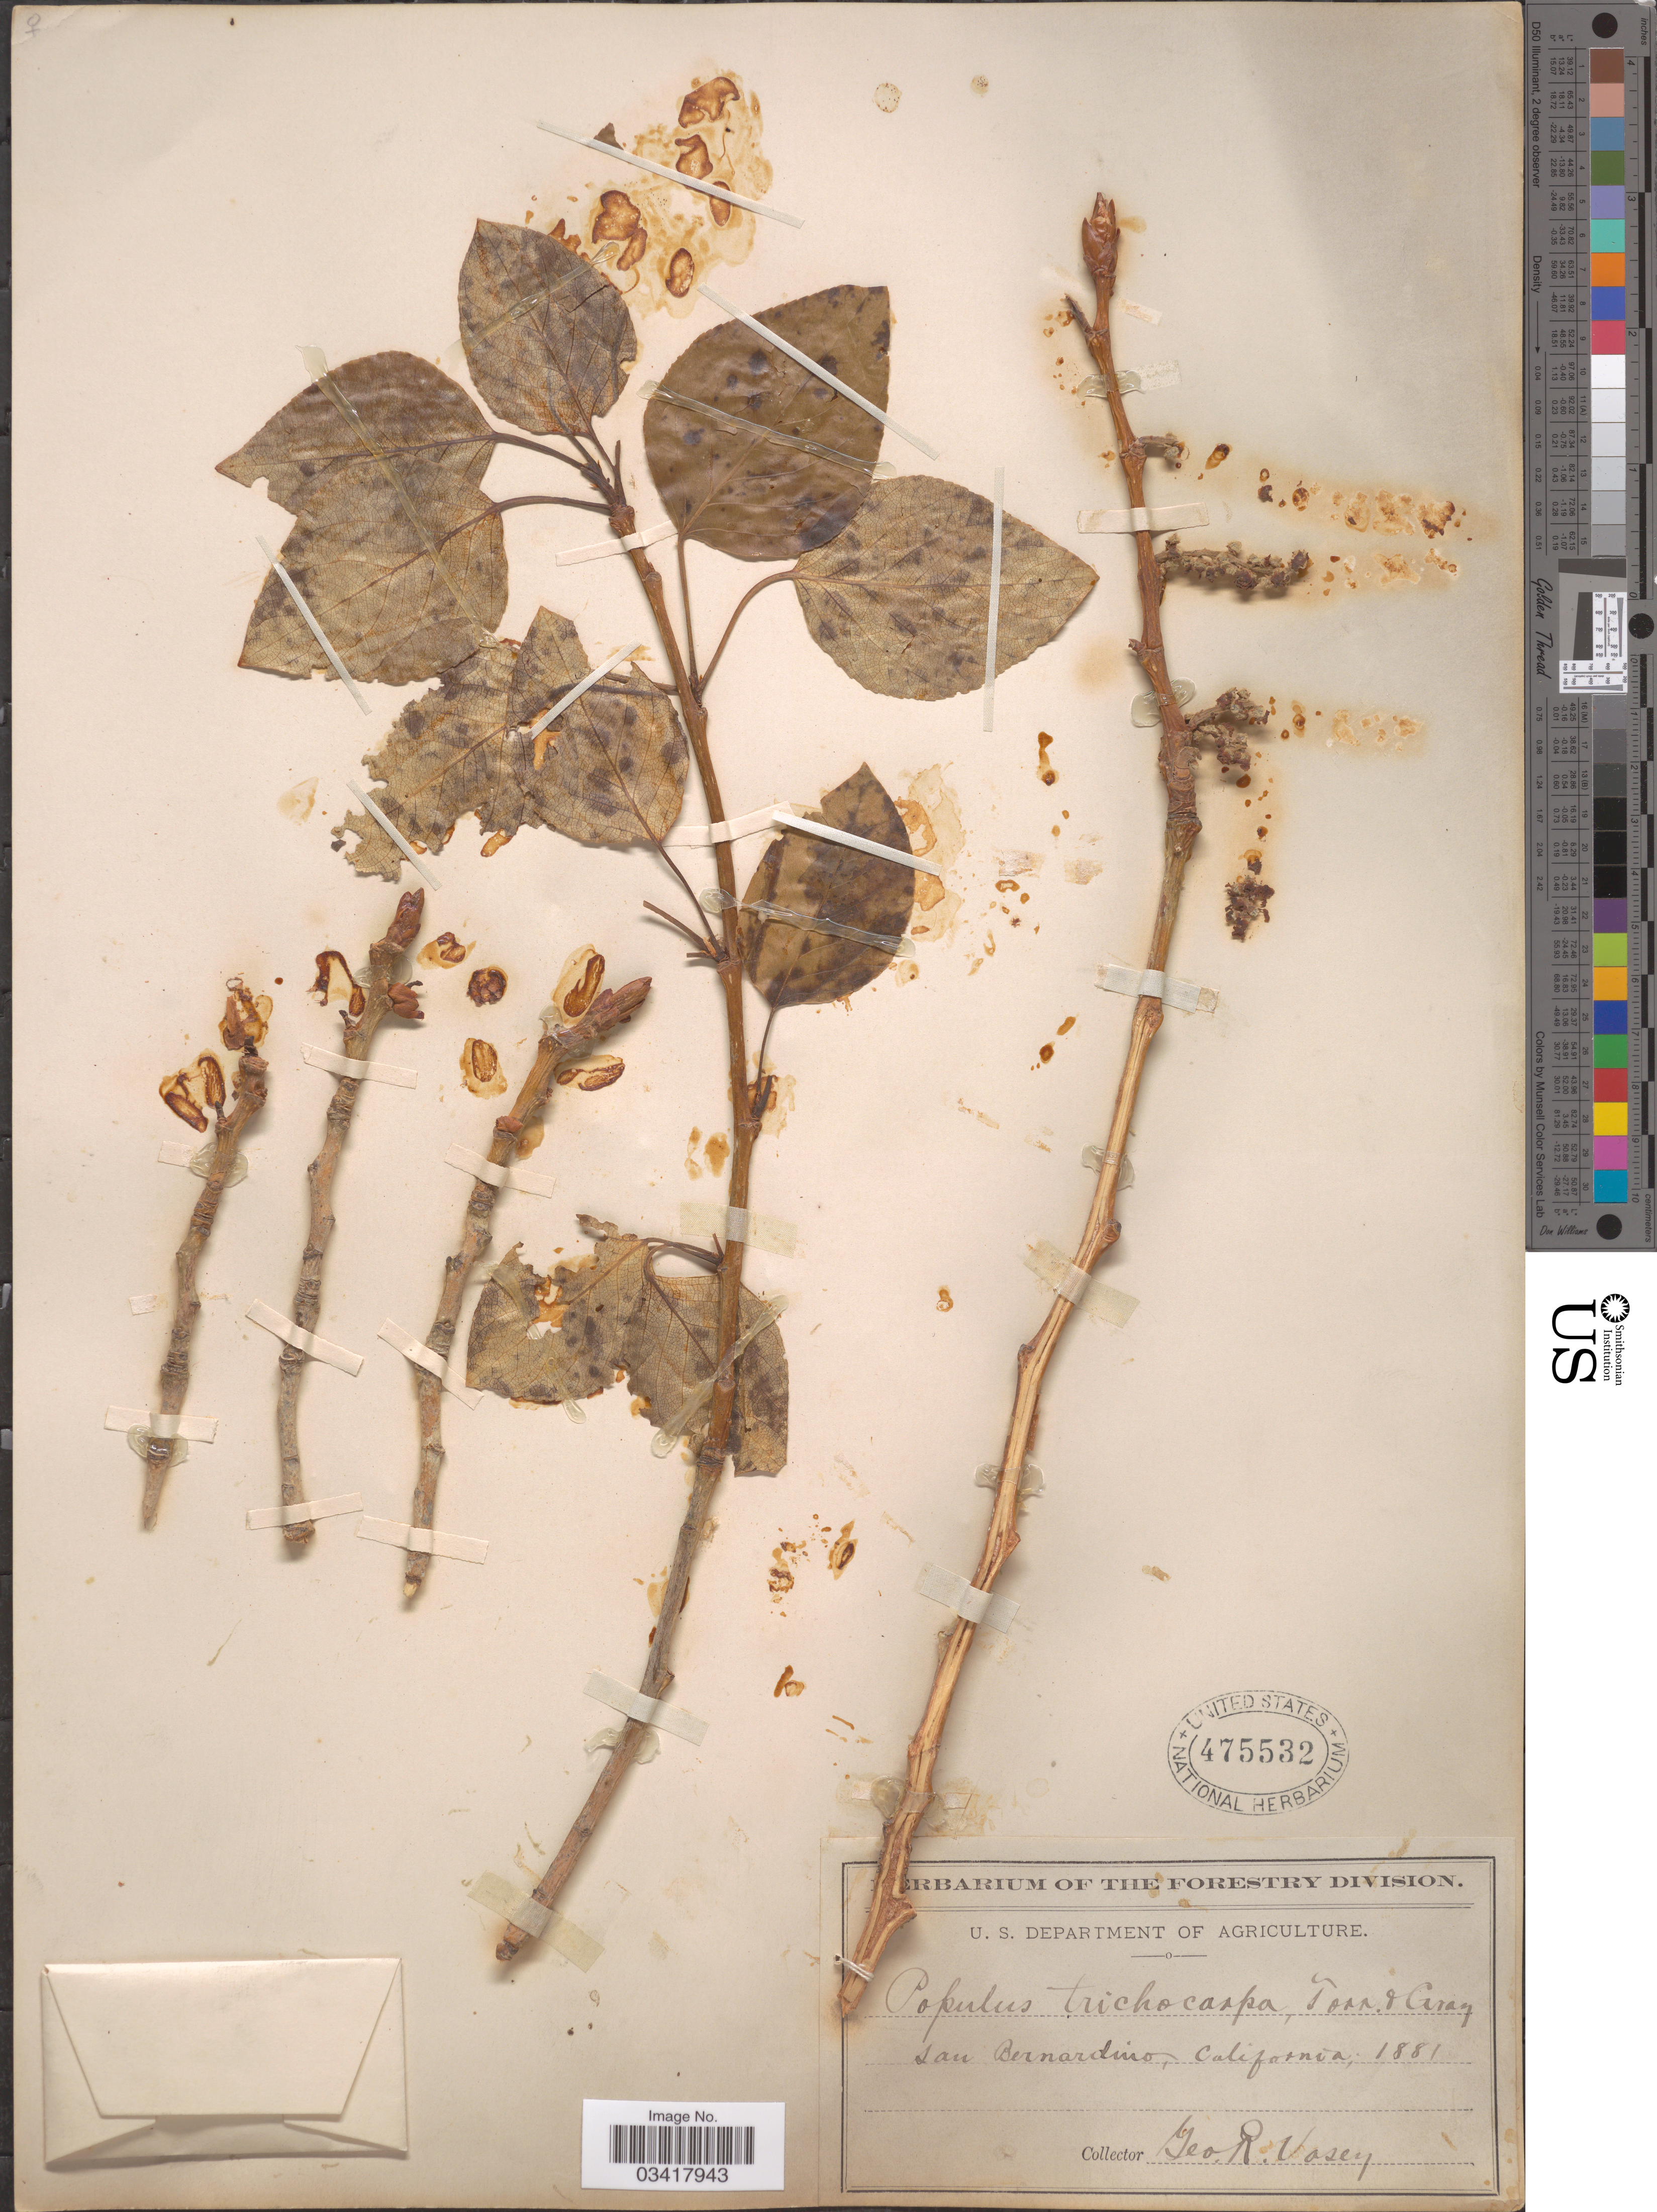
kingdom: Plantae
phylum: Tracheophyta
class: Magnoliopsida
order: Malpighiales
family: Salicaceae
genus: Populus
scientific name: Populus trichocarpa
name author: Torr. & A. Gray ex W. Hook.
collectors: G. R. Vasey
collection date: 1881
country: United States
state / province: California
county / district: San Bernardino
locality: San Bernardino.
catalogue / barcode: US 475532